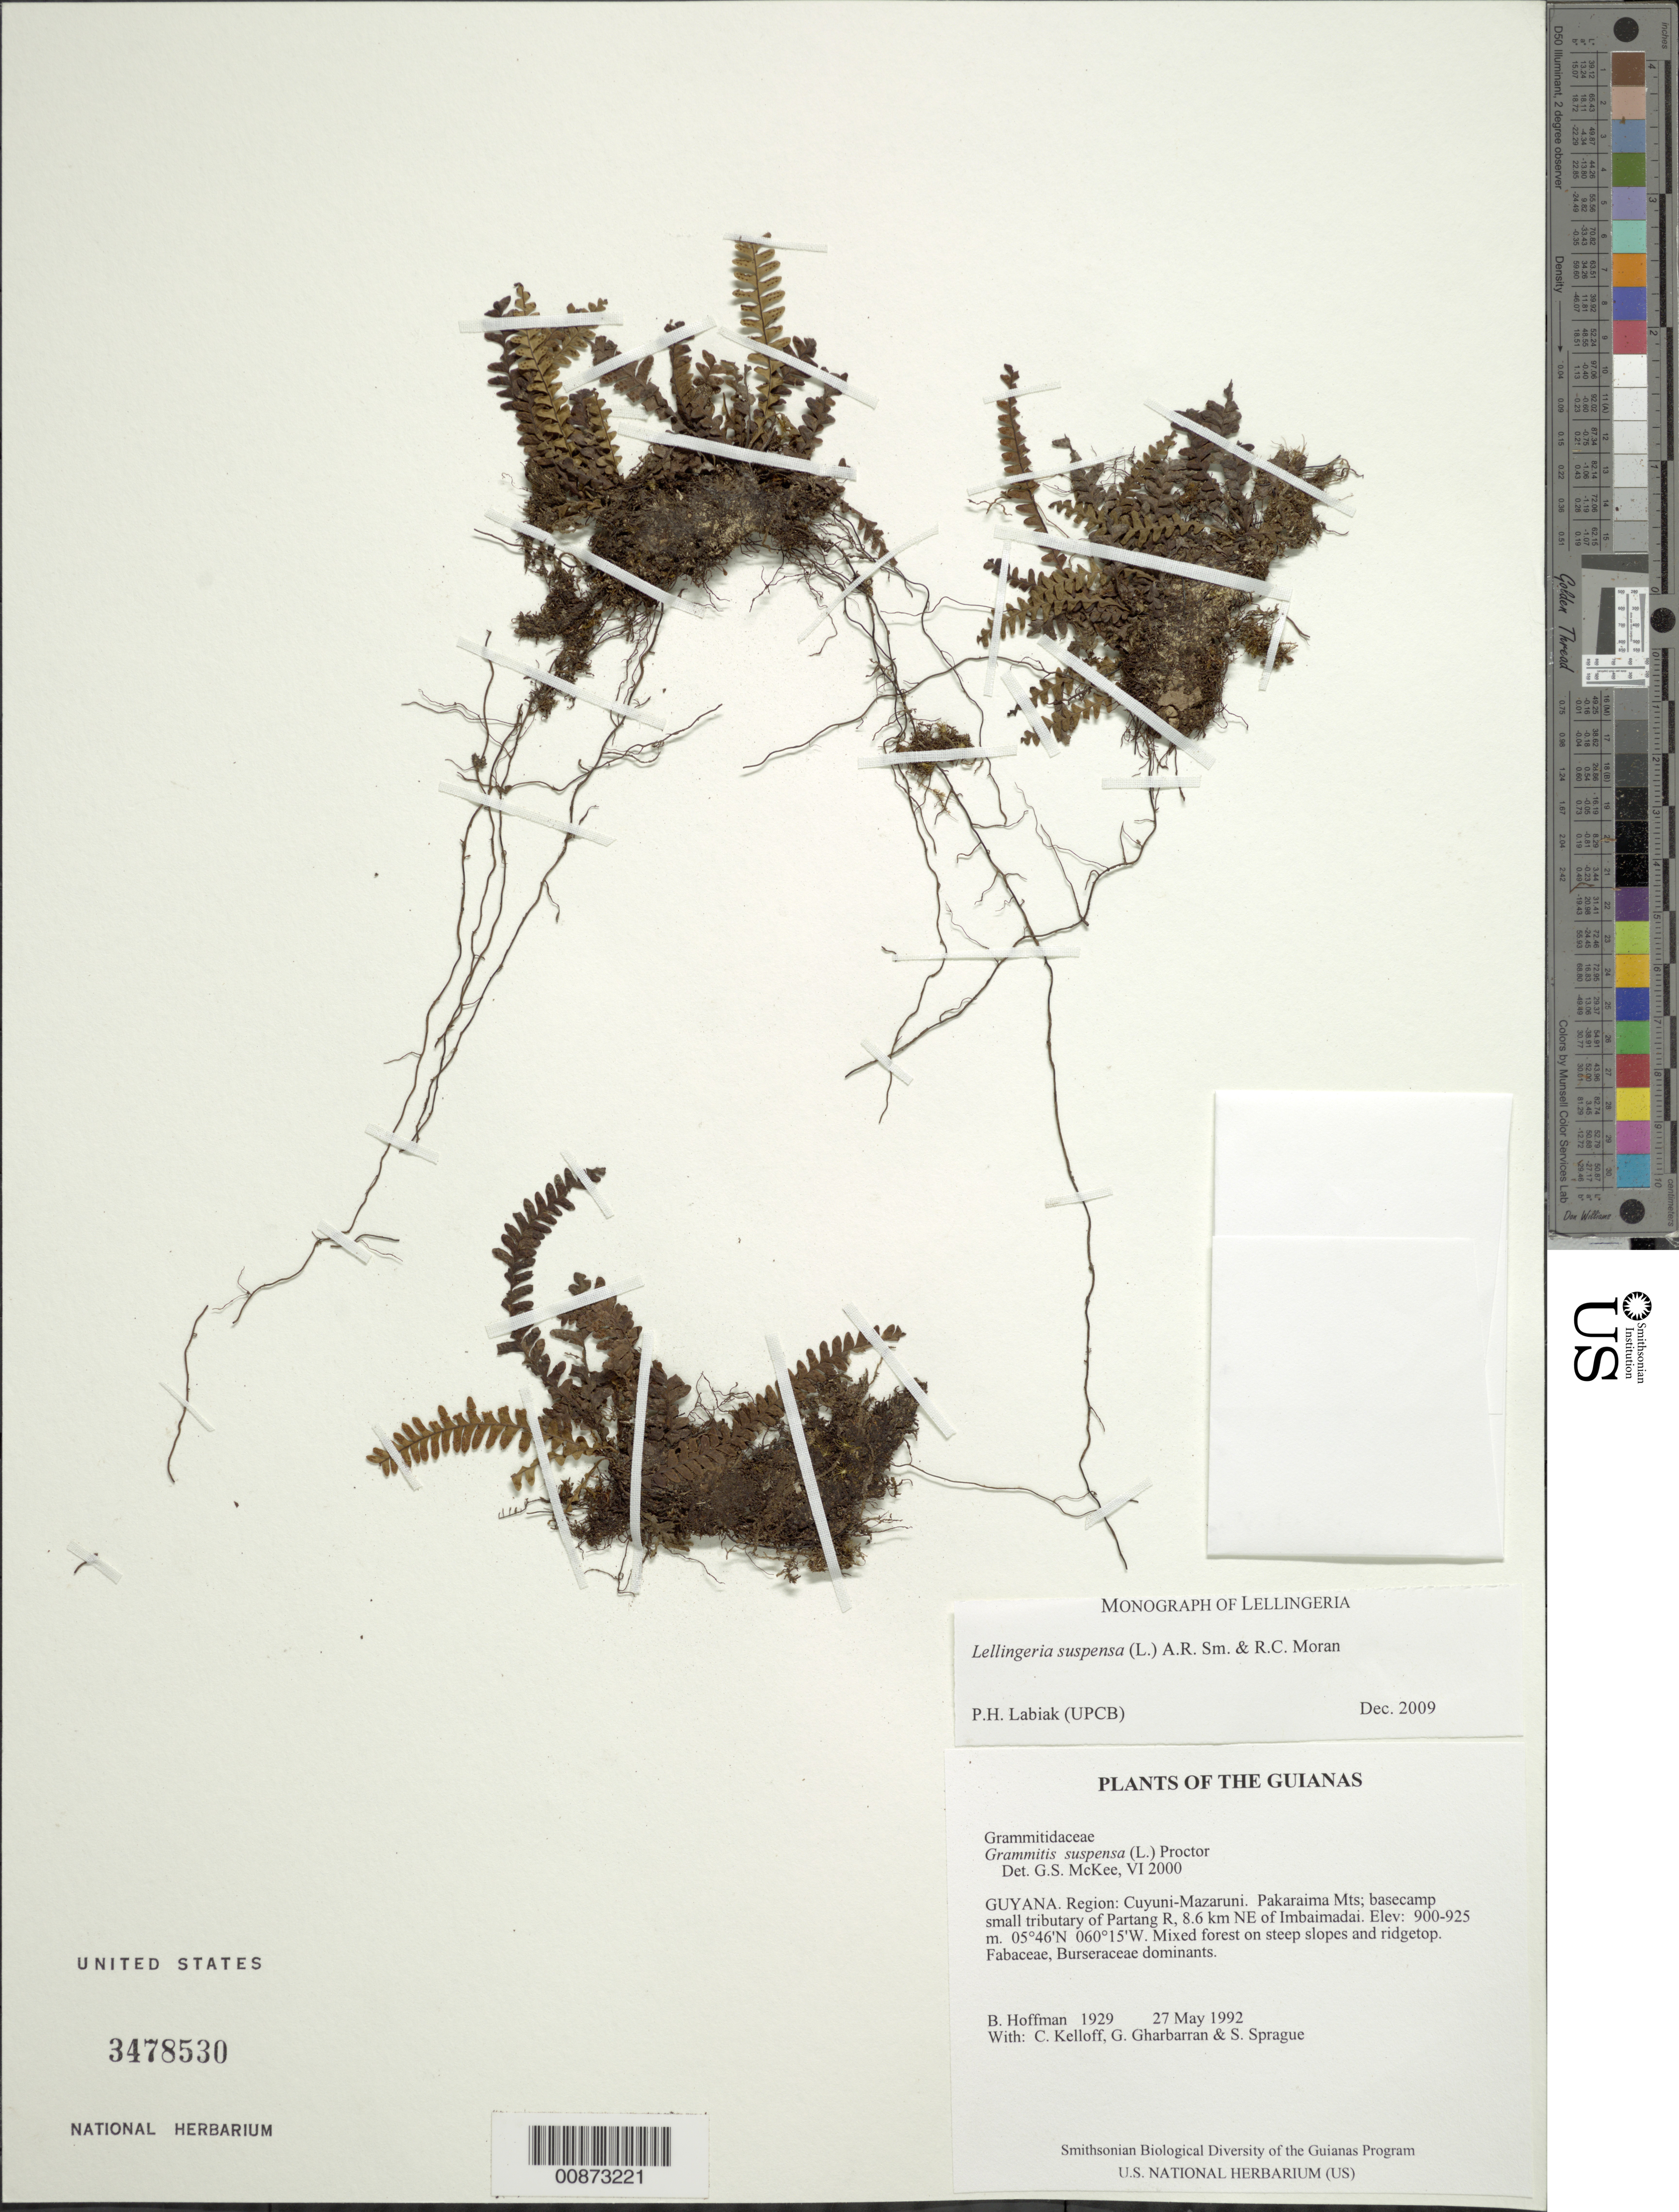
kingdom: Plantae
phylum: Tracheophyta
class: Polypodiopsida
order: Polypodiales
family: Polypodiaceae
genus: Lellingeria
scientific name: Lellingeria suspensa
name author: (L.) A.R. Sm. & R.C. Moran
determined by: Labiak, P. H.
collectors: B. Hoffman, C. L. Kelloff, G. Gharbarran & S. Sprague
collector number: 1929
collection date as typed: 27 May 1992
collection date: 1992-05-27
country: Guyana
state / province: Cuyuni-Mazaruni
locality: Pakaraima Mts; basecamp on small tributary of Partang River, 8.6 km NE of Imbaimadai, 2 km W of basecamp on peak marked 2840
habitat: Mixed forest on steep slopes and ridgetop. Fabaceae, Burseraceae dominants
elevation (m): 900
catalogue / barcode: US 3478530